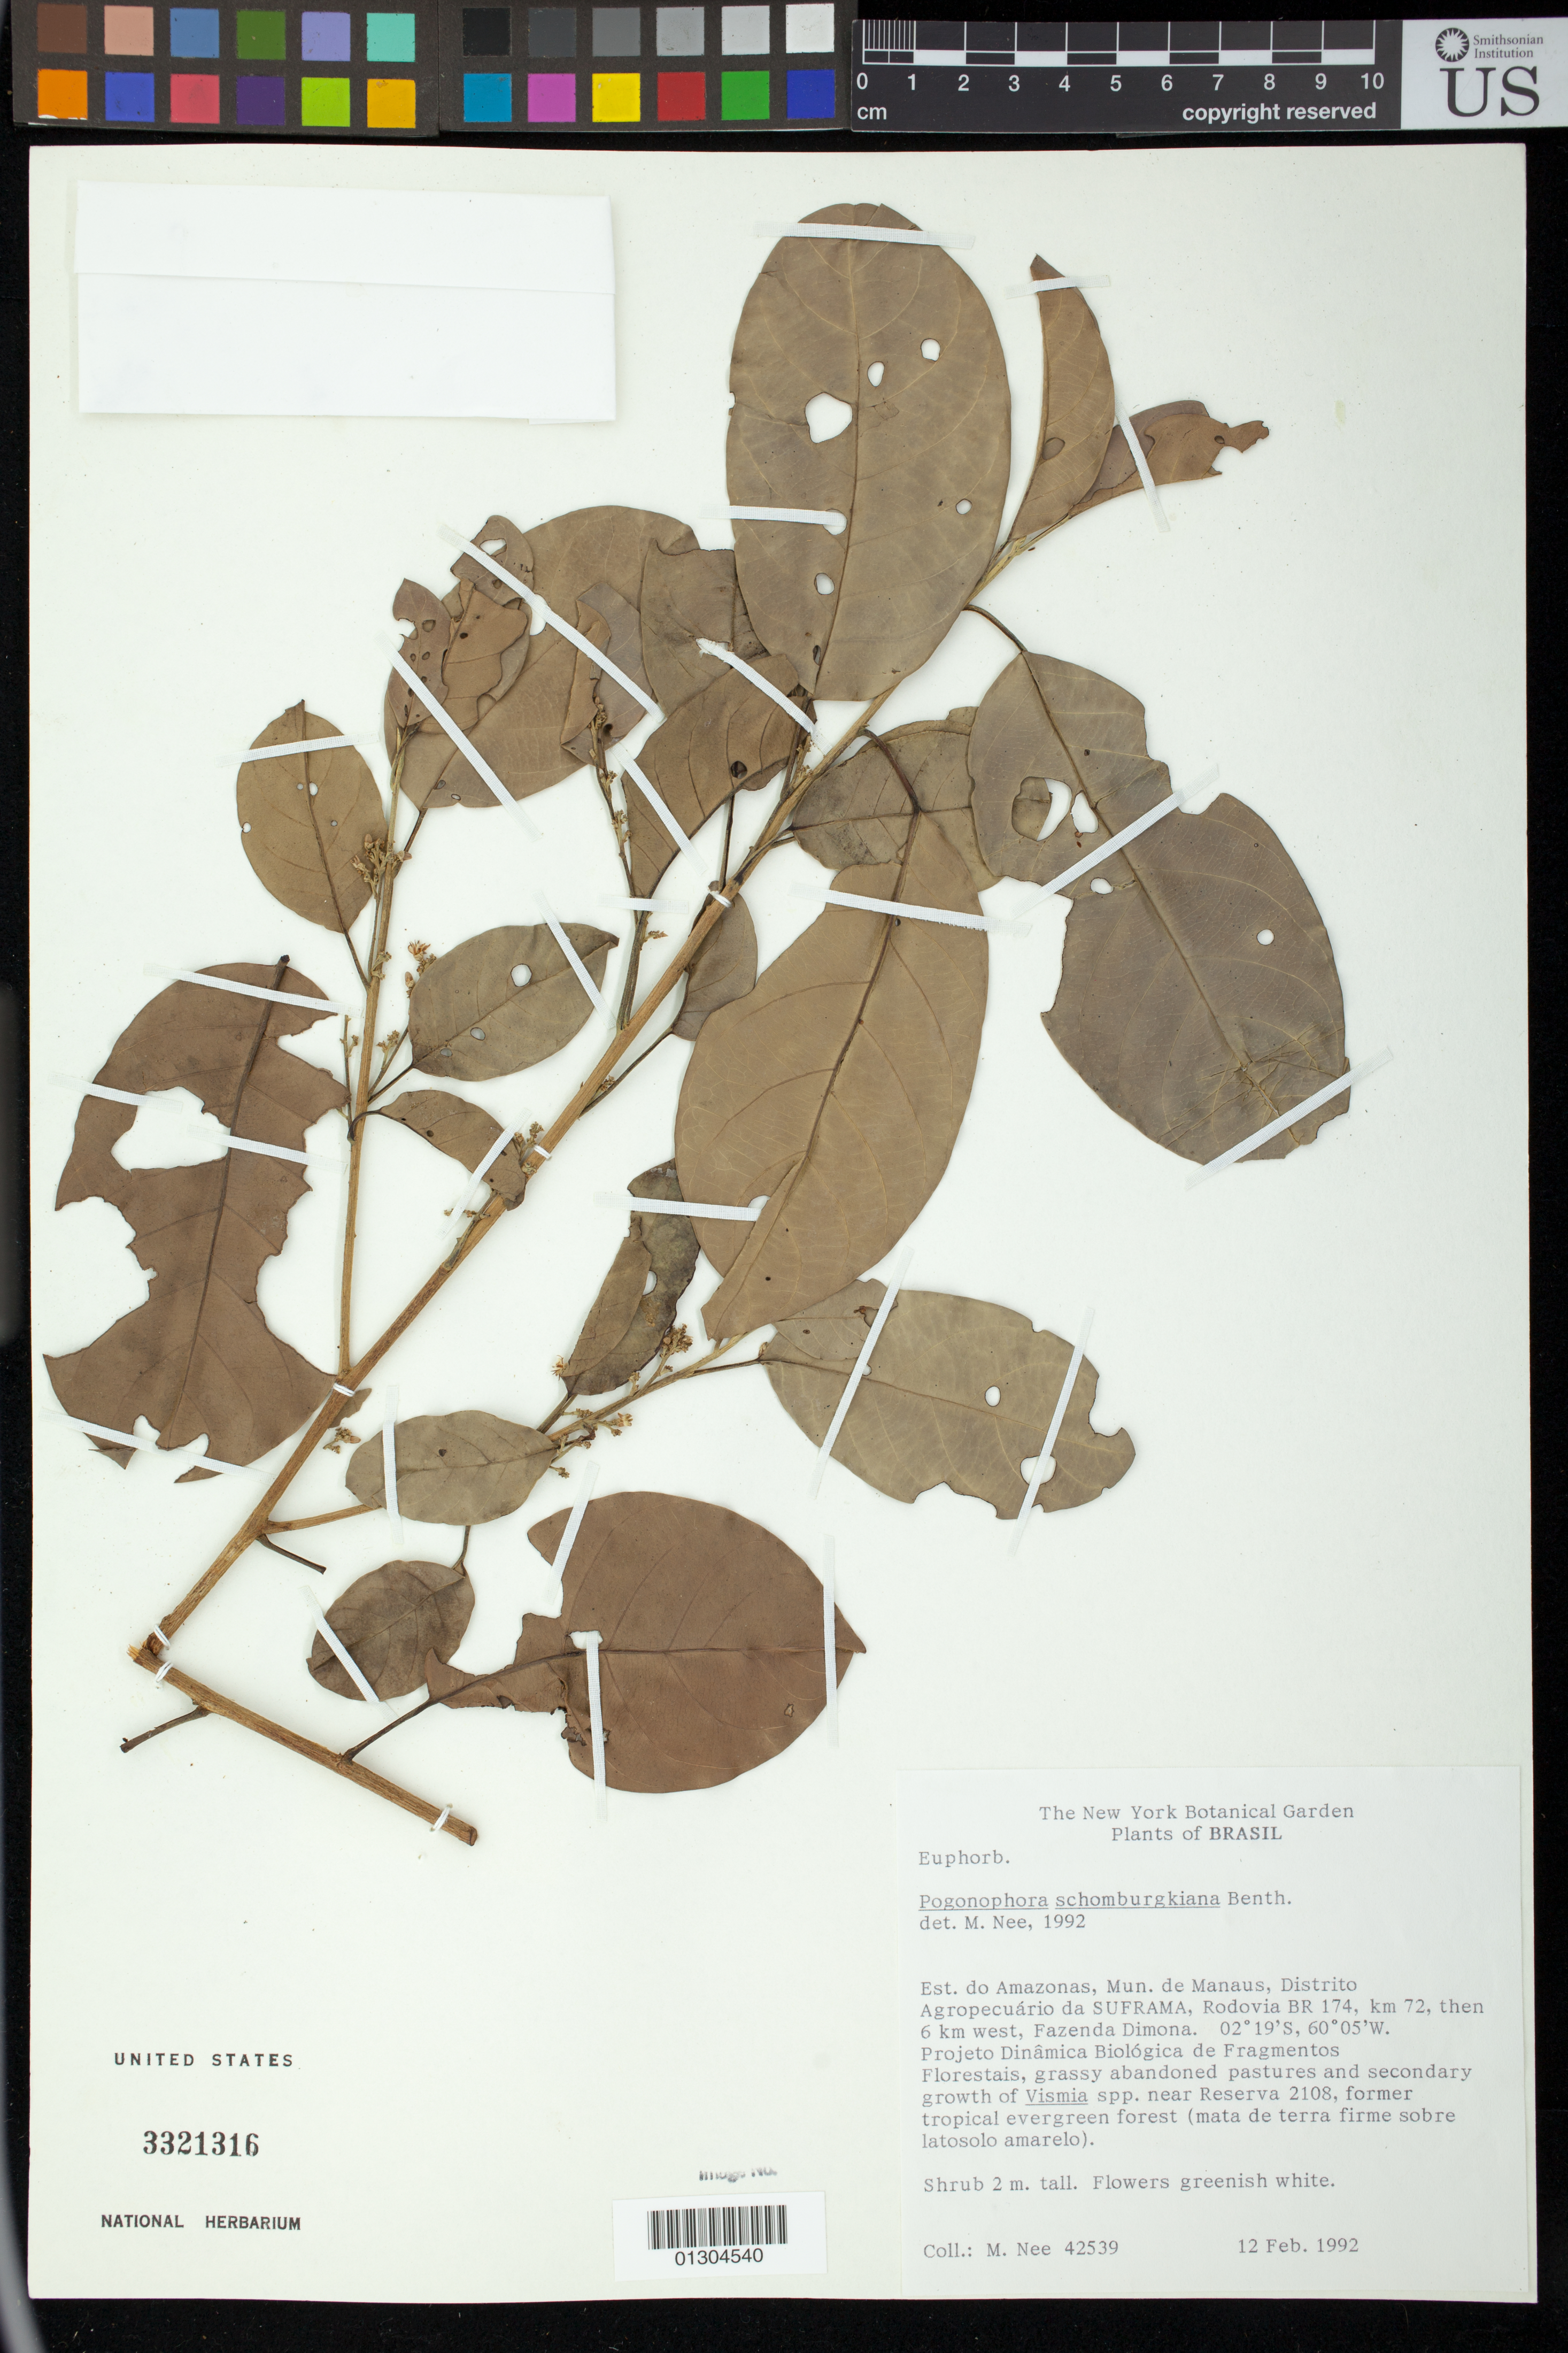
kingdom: Plantae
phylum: Tracheophyta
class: Magnoliopsida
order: Malpighiales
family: Peraceae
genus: Pogonophora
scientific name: Pogonophora schomburgkiana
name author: Miers ex Benth.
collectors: M. Nee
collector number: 42539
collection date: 1992-02-12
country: Brazil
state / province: Amazonas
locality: Mun. de Manaus, Distrito Agropecuario da Suframa, Rodovia BR 174, km 72, tthen 6 km west, Fazenda Dimona.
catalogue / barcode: US 3321316